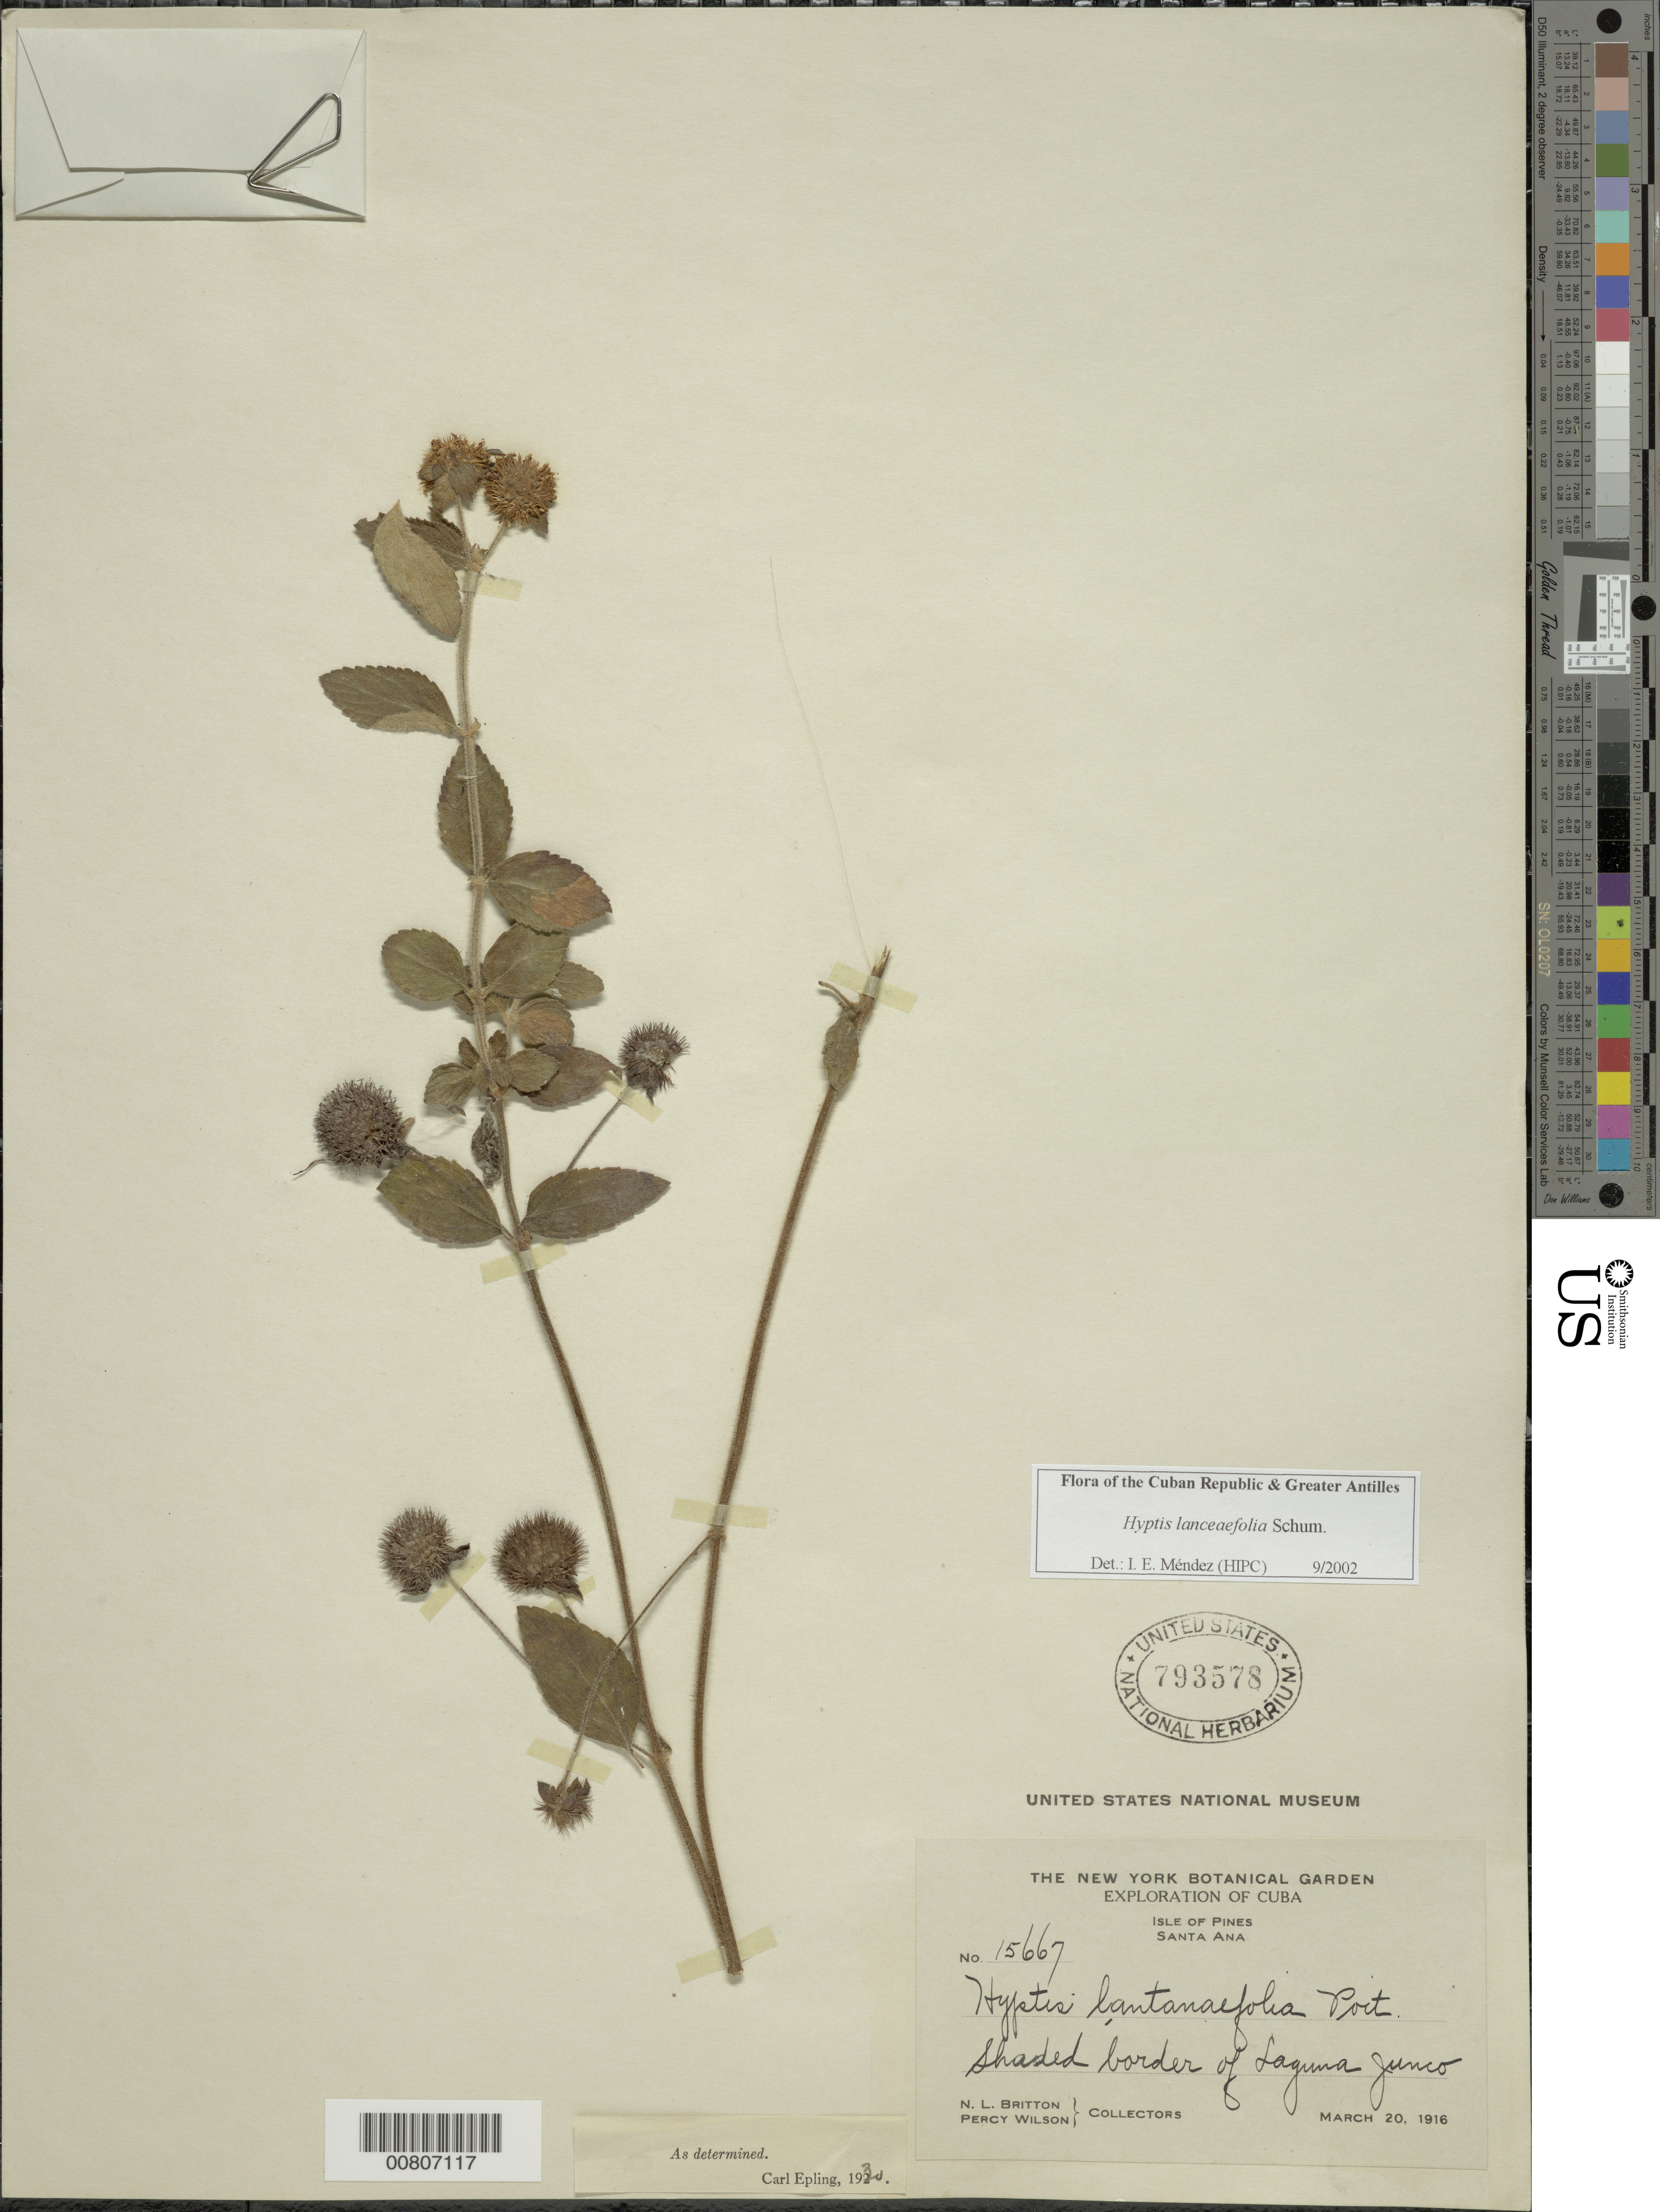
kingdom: Plantae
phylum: Tracheophyta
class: Magnoliopsida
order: Lamiales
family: Lamiaceae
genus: Hyptis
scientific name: Hyptis lanceolata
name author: Poir.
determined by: Méndez, Isidro E., (HIPC)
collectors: N. Britton & P. Wilson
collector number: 15667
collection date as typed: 20 Mar 1916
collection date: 1916-03-20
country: Cuba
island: Isla de la Juventud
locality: Isle of Pines, Santa Ana, Laguna Junco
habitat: Shaded border of laguna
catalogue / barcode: US 793578